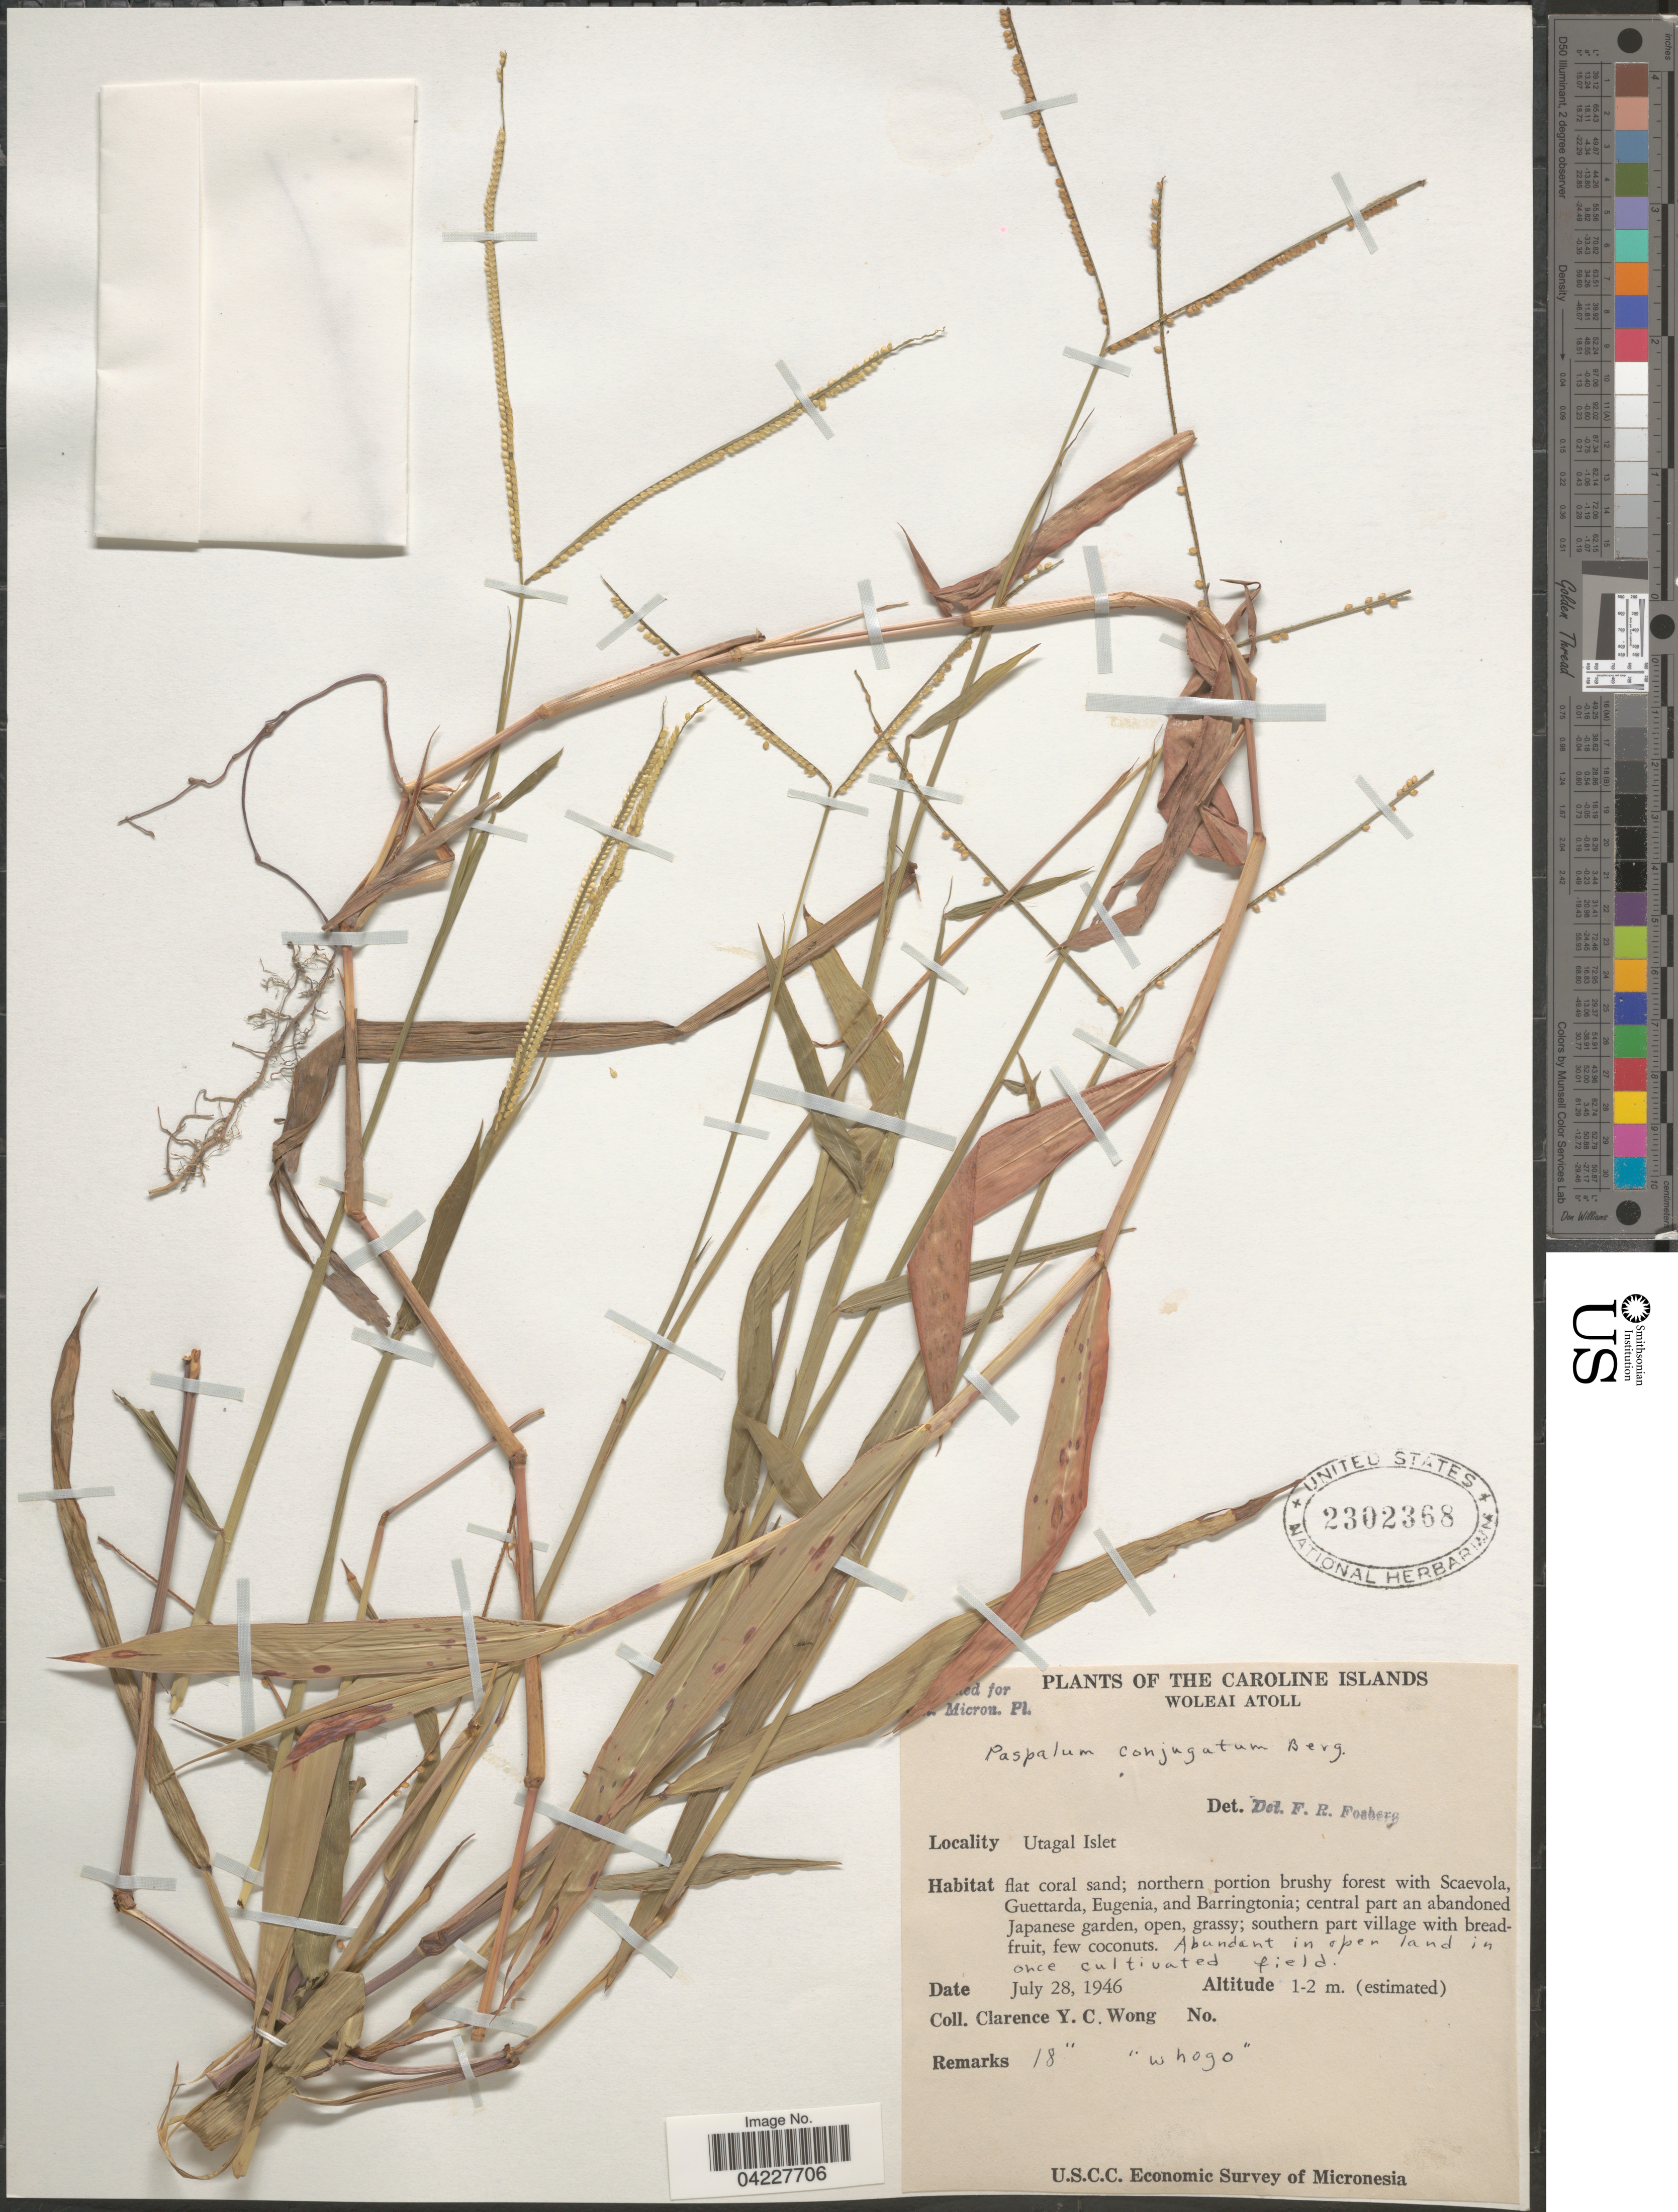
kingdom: Plantae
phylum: Tracheophyta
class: Liliopsida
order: Poales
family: Poaceae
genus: Paspalum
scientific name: Paspalum conjugatum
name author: P.J. Bergius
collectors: C. Y. C. Wong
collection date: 1946-07-28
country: Micronesia, Federated States of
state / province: Yap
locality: The Caroline Islands. Woleai Atoll. Utagal Islet. U.S.C.C. Economic Survey of Micronesia.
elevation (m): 1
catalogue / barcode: US 2302368